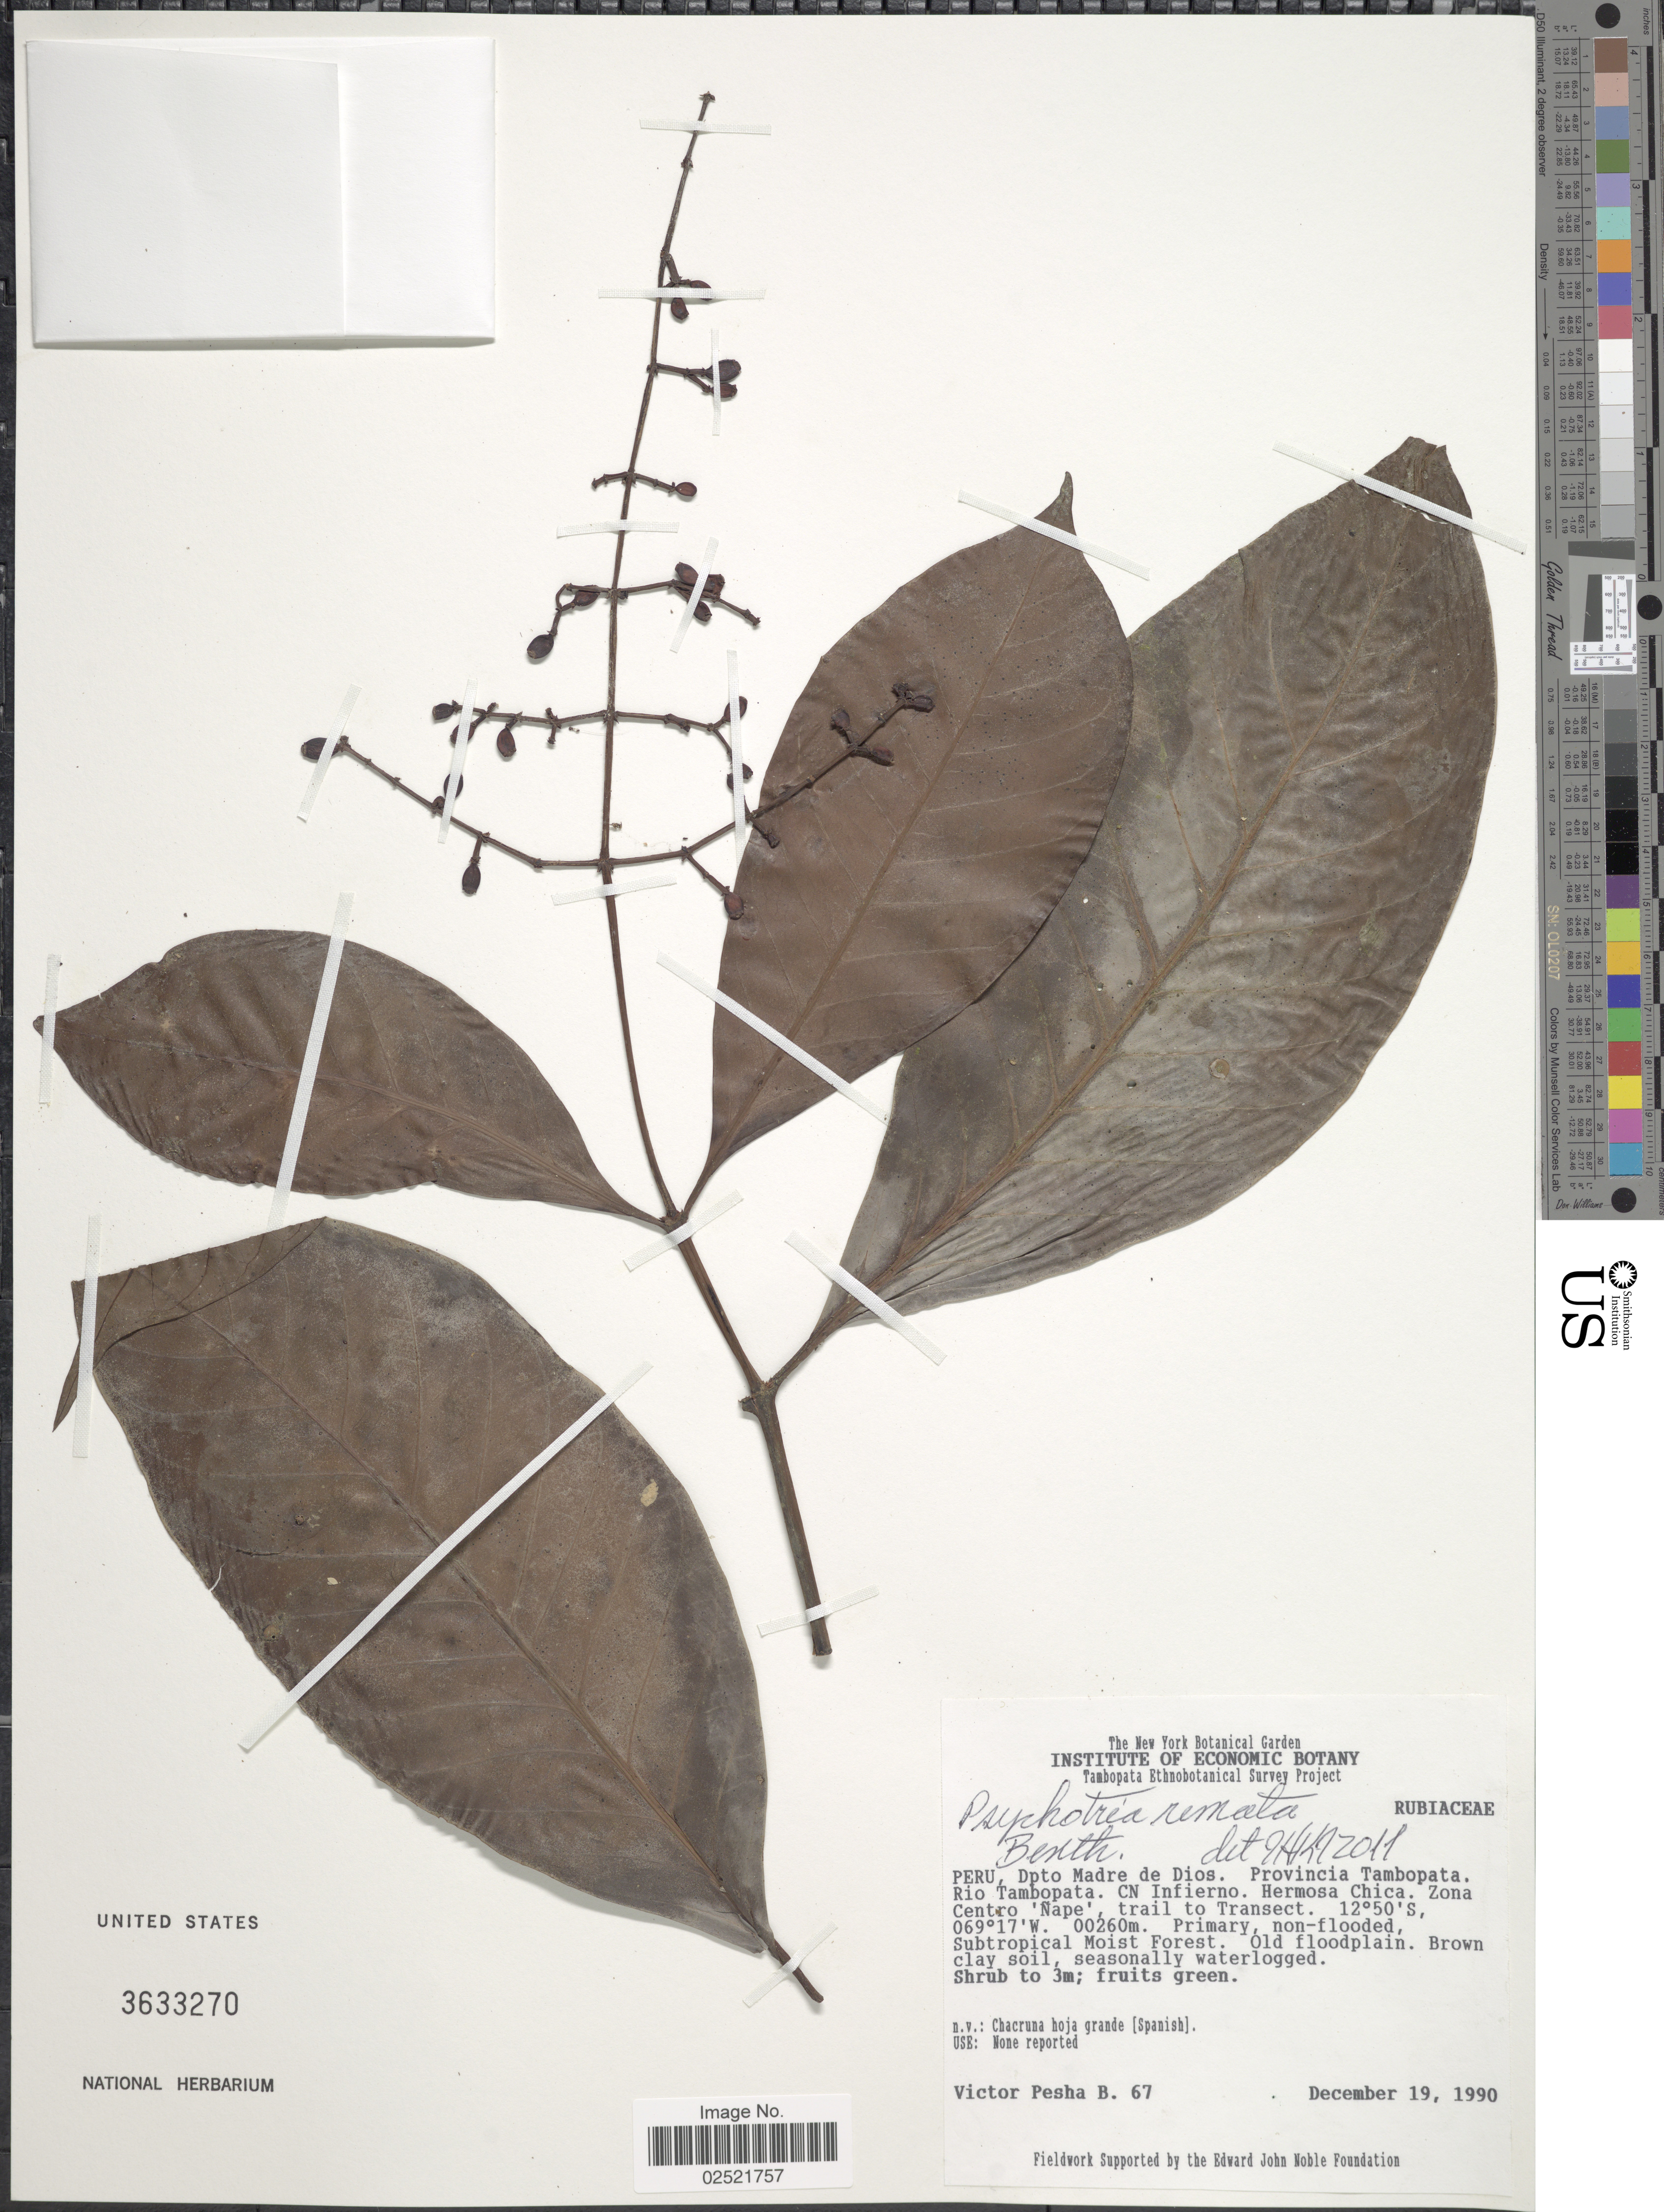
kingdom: Plantae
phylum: Tracheophyta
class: Magnoliopsida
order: Gentianales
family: Rubiaceae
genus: Psychotria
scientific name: Psychotria remota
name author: Benth.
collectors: V. Pesha B.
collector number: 67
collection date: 1990-12-19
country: Peru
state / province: Madre de Dios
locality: Provincia Tambopata, Rio Tambopata, CN Infierno, Hermosa Chica, Zona Centro Nape, trail to Transect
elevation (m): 260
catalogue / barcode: US 3633270